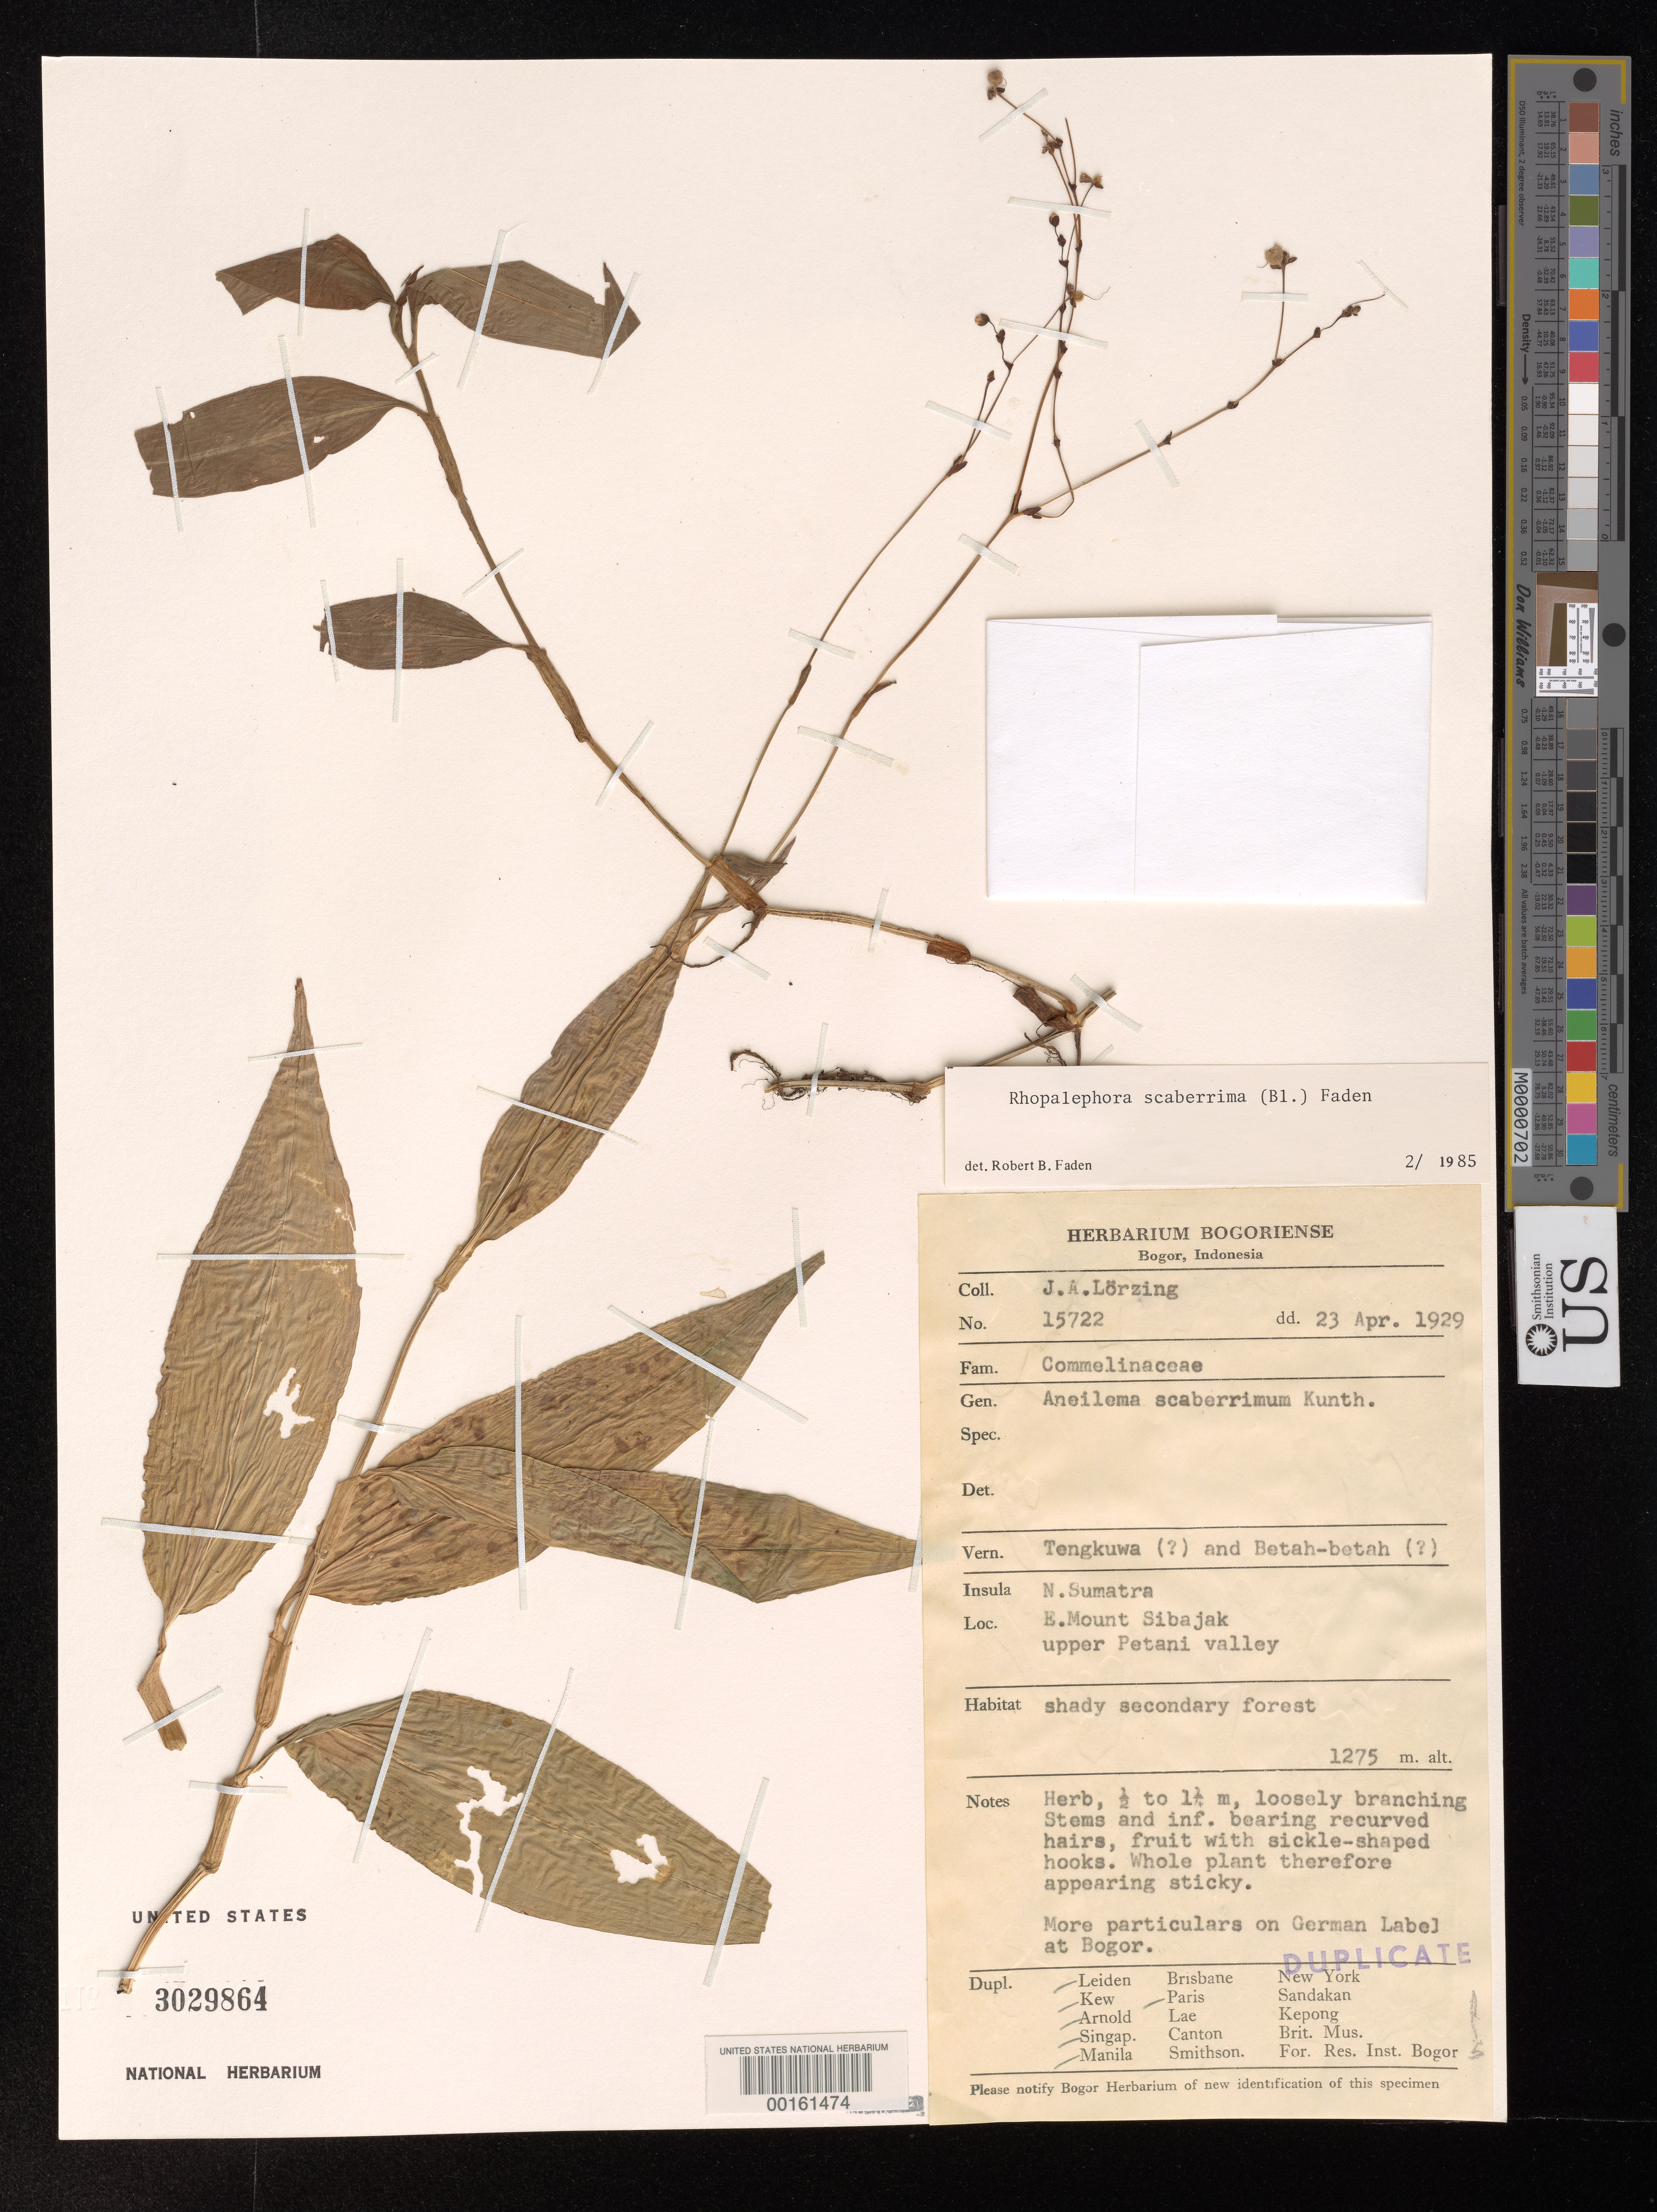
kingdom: Plantae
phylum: Tracheophyta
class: Liliopsida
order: Commelinales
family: Commelinaceae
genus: Rhopalephora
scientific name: Rhopalephora scaberrima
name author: (Blume) Faden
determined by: Faden, Robert B., (US), Smithsonian Institution - National Museum of Natural History (UNITED STATES)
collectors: J. Lorzing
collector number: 15722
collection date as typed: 23 Apr 1929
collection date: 1929-04-23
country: Indonesia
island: Sumatra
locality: E. mount sibajak, upper petani valley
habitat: Shade, secondary forest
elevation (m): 1275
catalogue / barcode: US 3029864